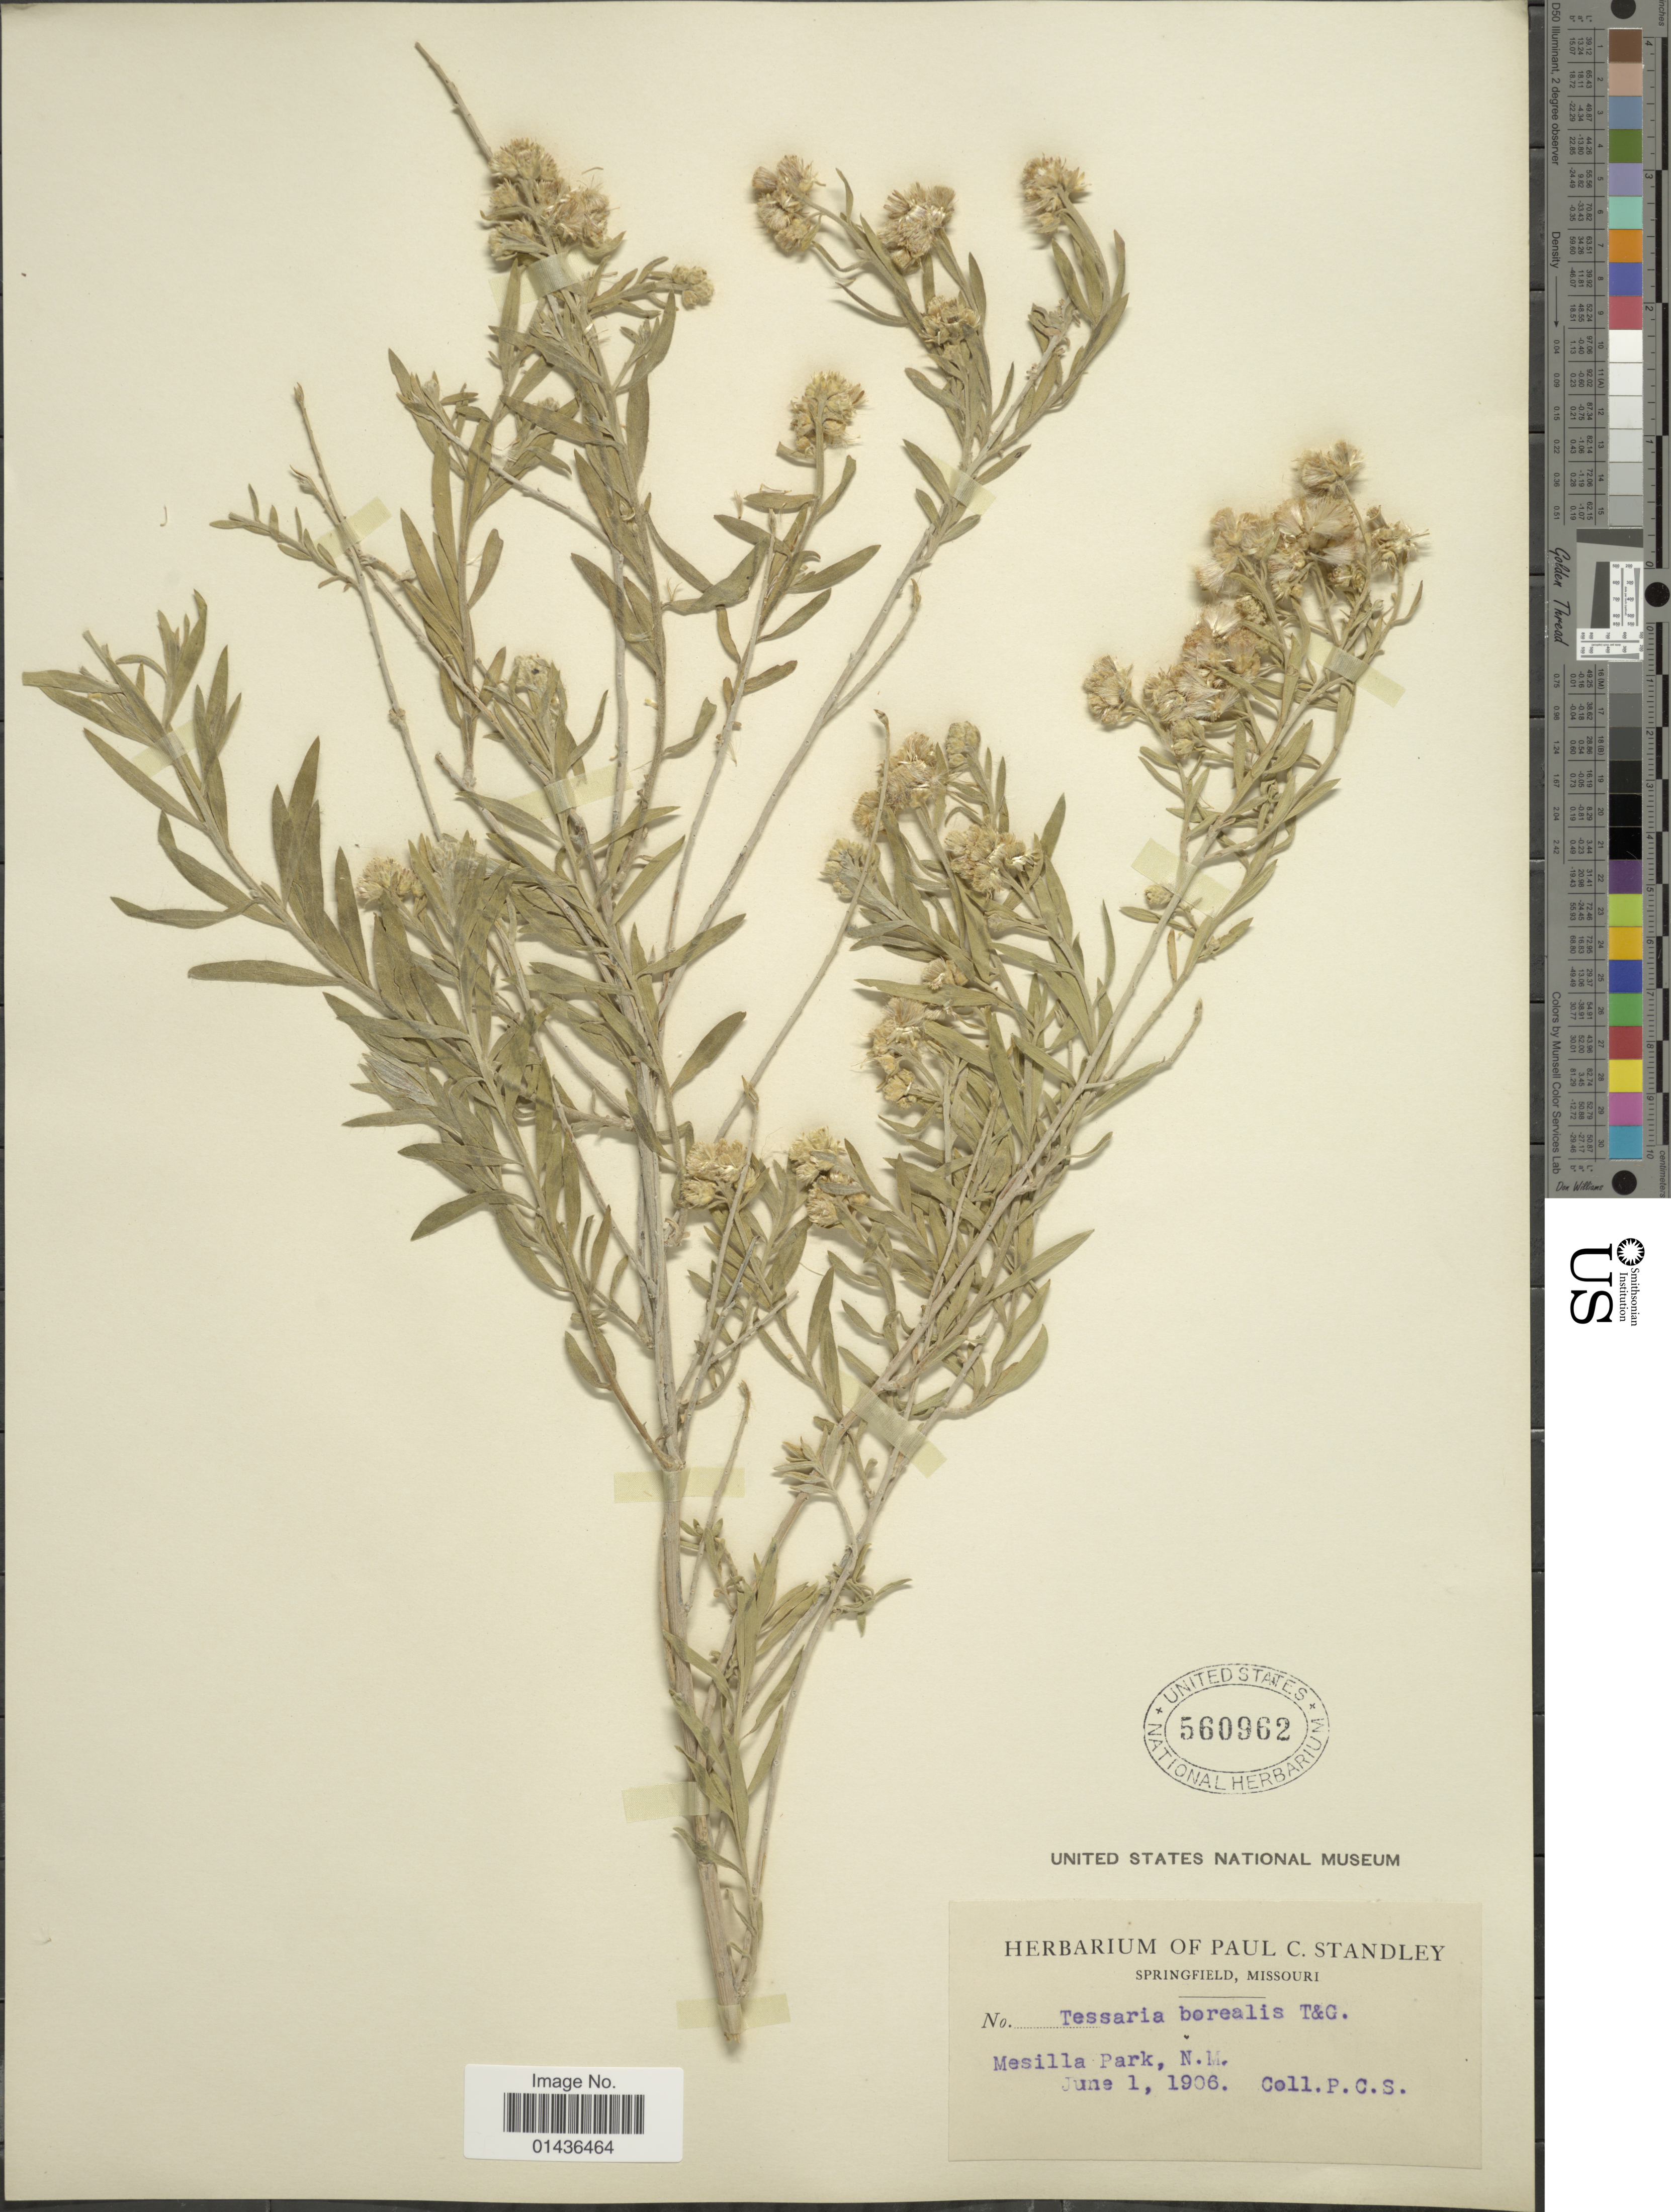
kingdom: Plantae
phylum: Tracheophyta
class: Magnoliopsida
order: Asterales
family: Asteraceae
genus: Pluchea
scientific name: Pluchea sericea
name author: (Nutt.) Coville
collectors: P. C. Standley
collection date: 1906-06-01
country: United States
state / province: New Mexico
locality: Mesilla Park, N. M.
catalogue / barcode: US 560962